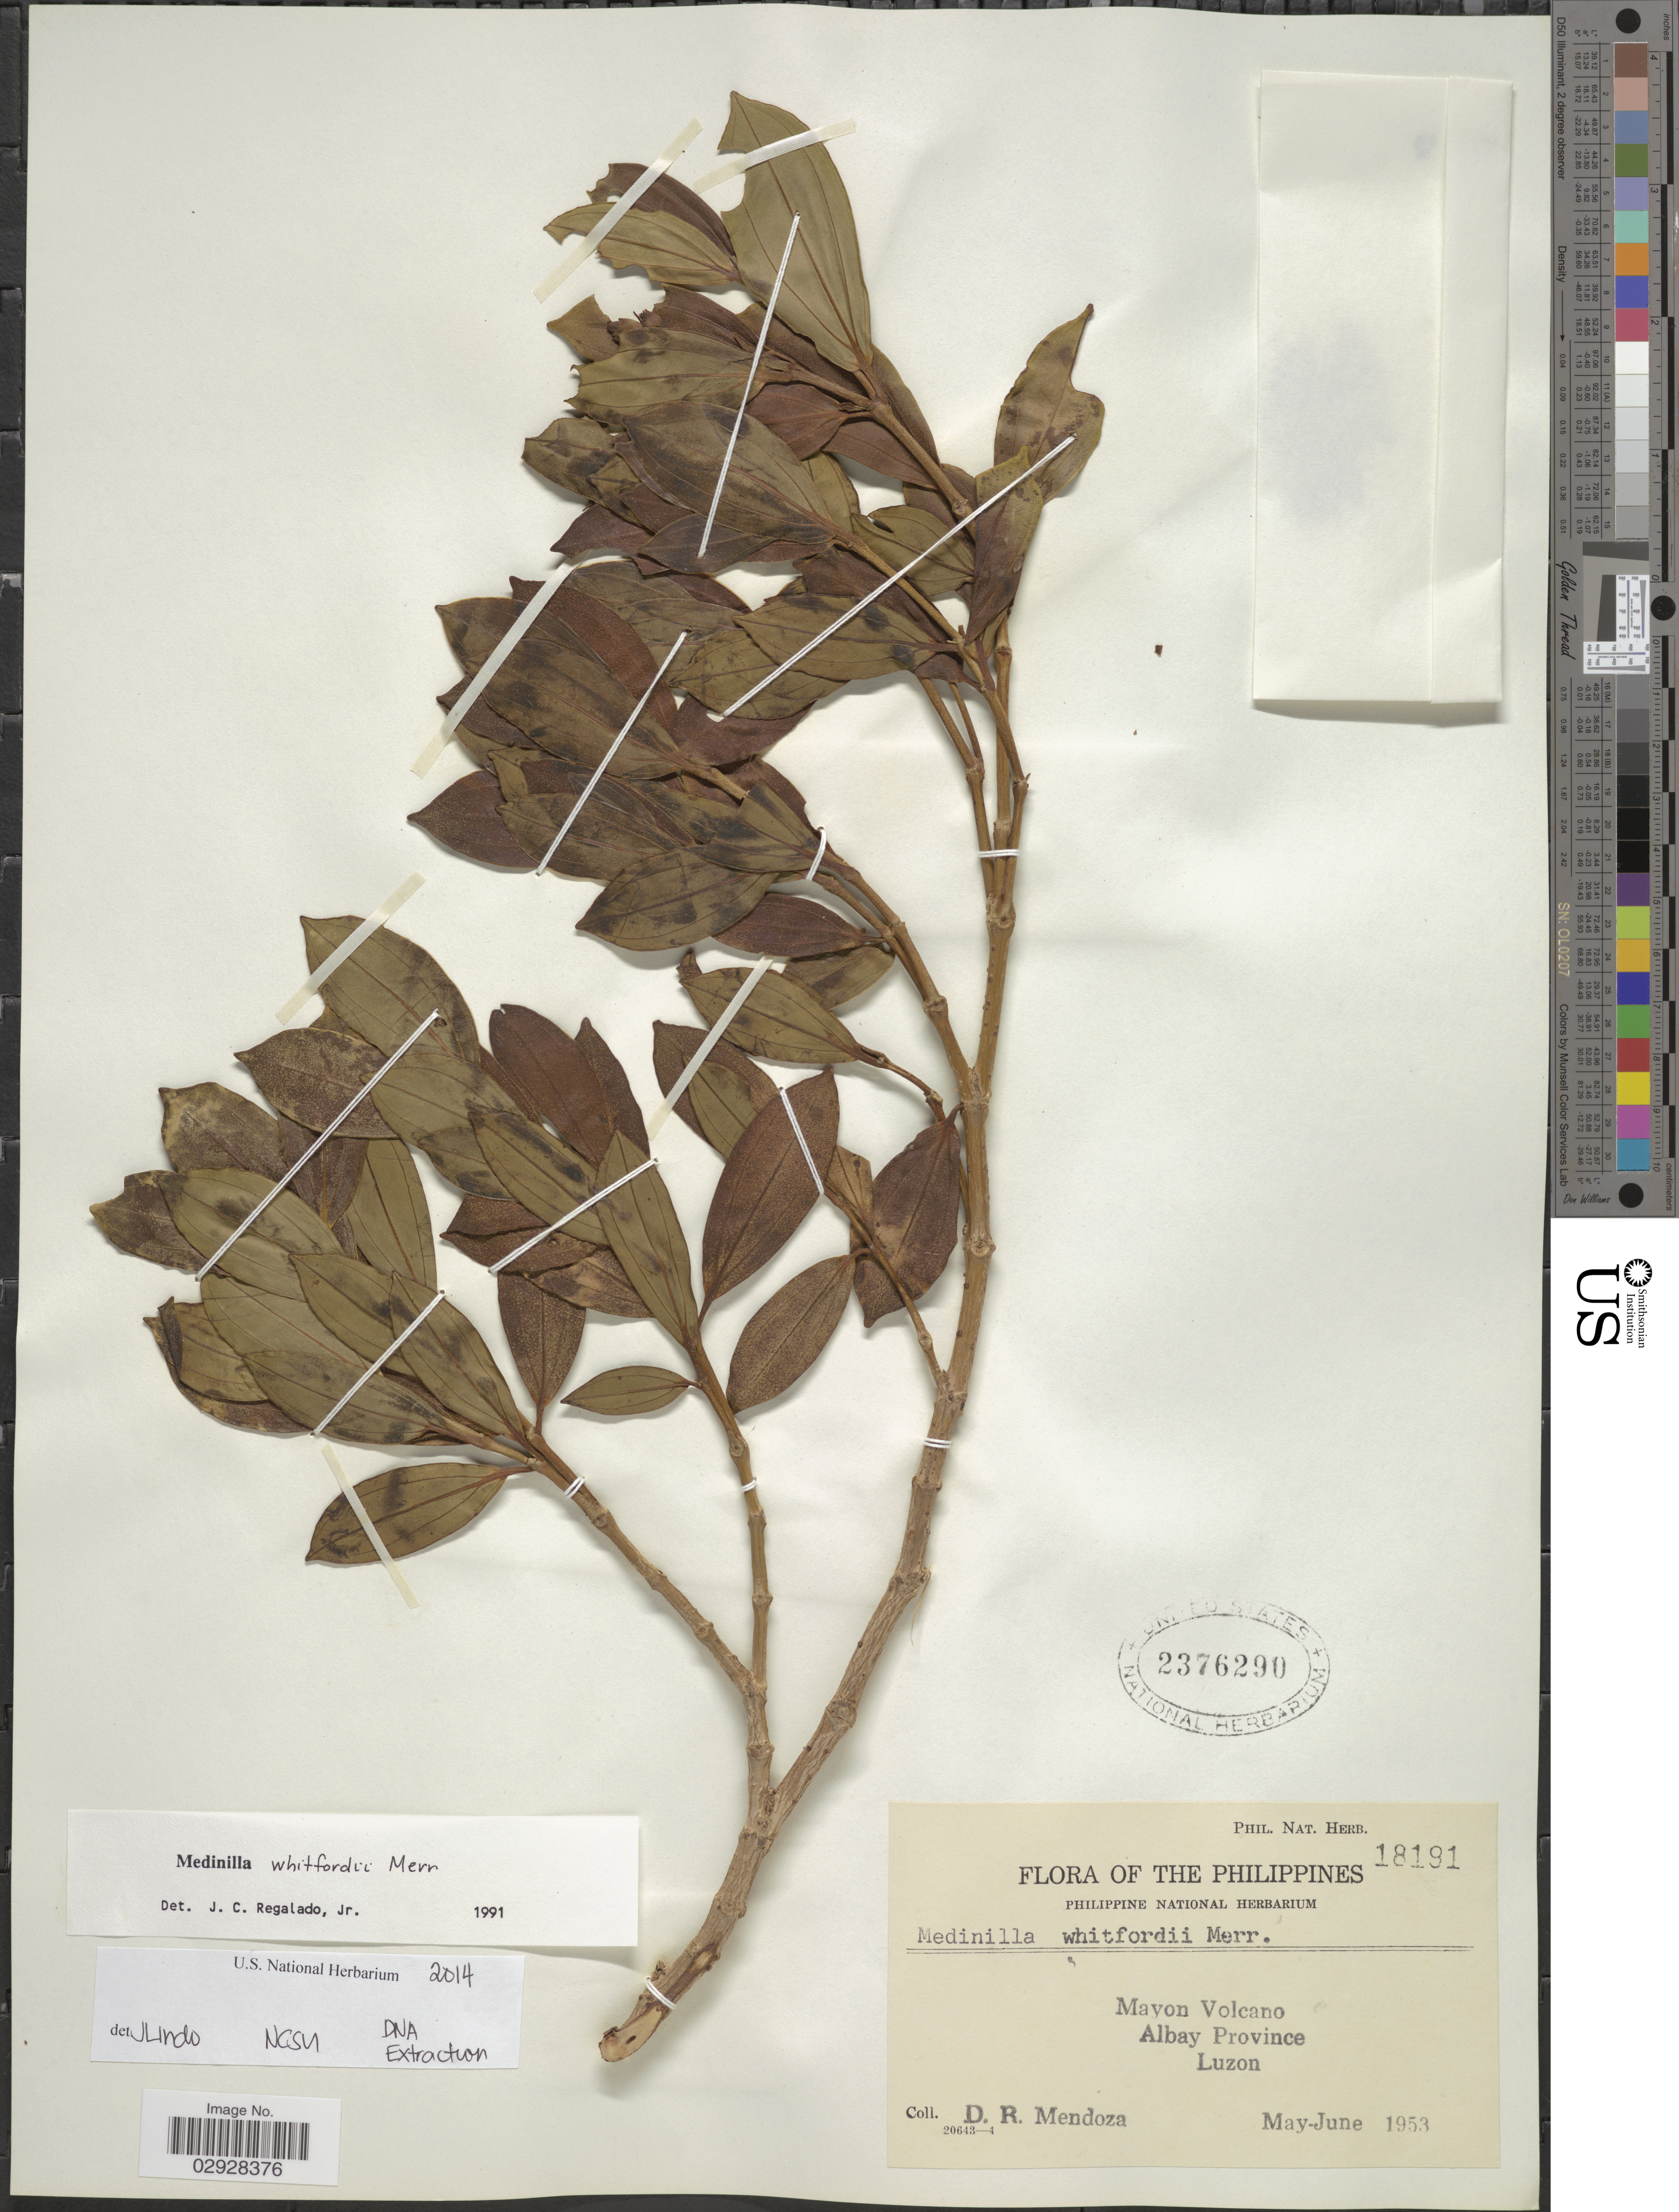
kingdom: Plantae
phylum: Tracheophyta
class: Magnoliopsida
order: Myrtales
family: Melastomataceae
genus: Medinilla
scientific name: Medinilla whitfordii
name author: Merr.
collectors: D. Mendoza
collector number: Phil. Nat. Herb. 18191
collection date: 1953-05/1953-06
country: Philippines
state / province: Bicol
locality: Mayon Volcano, Albay Province, Luzon.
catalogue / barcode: US 2376290